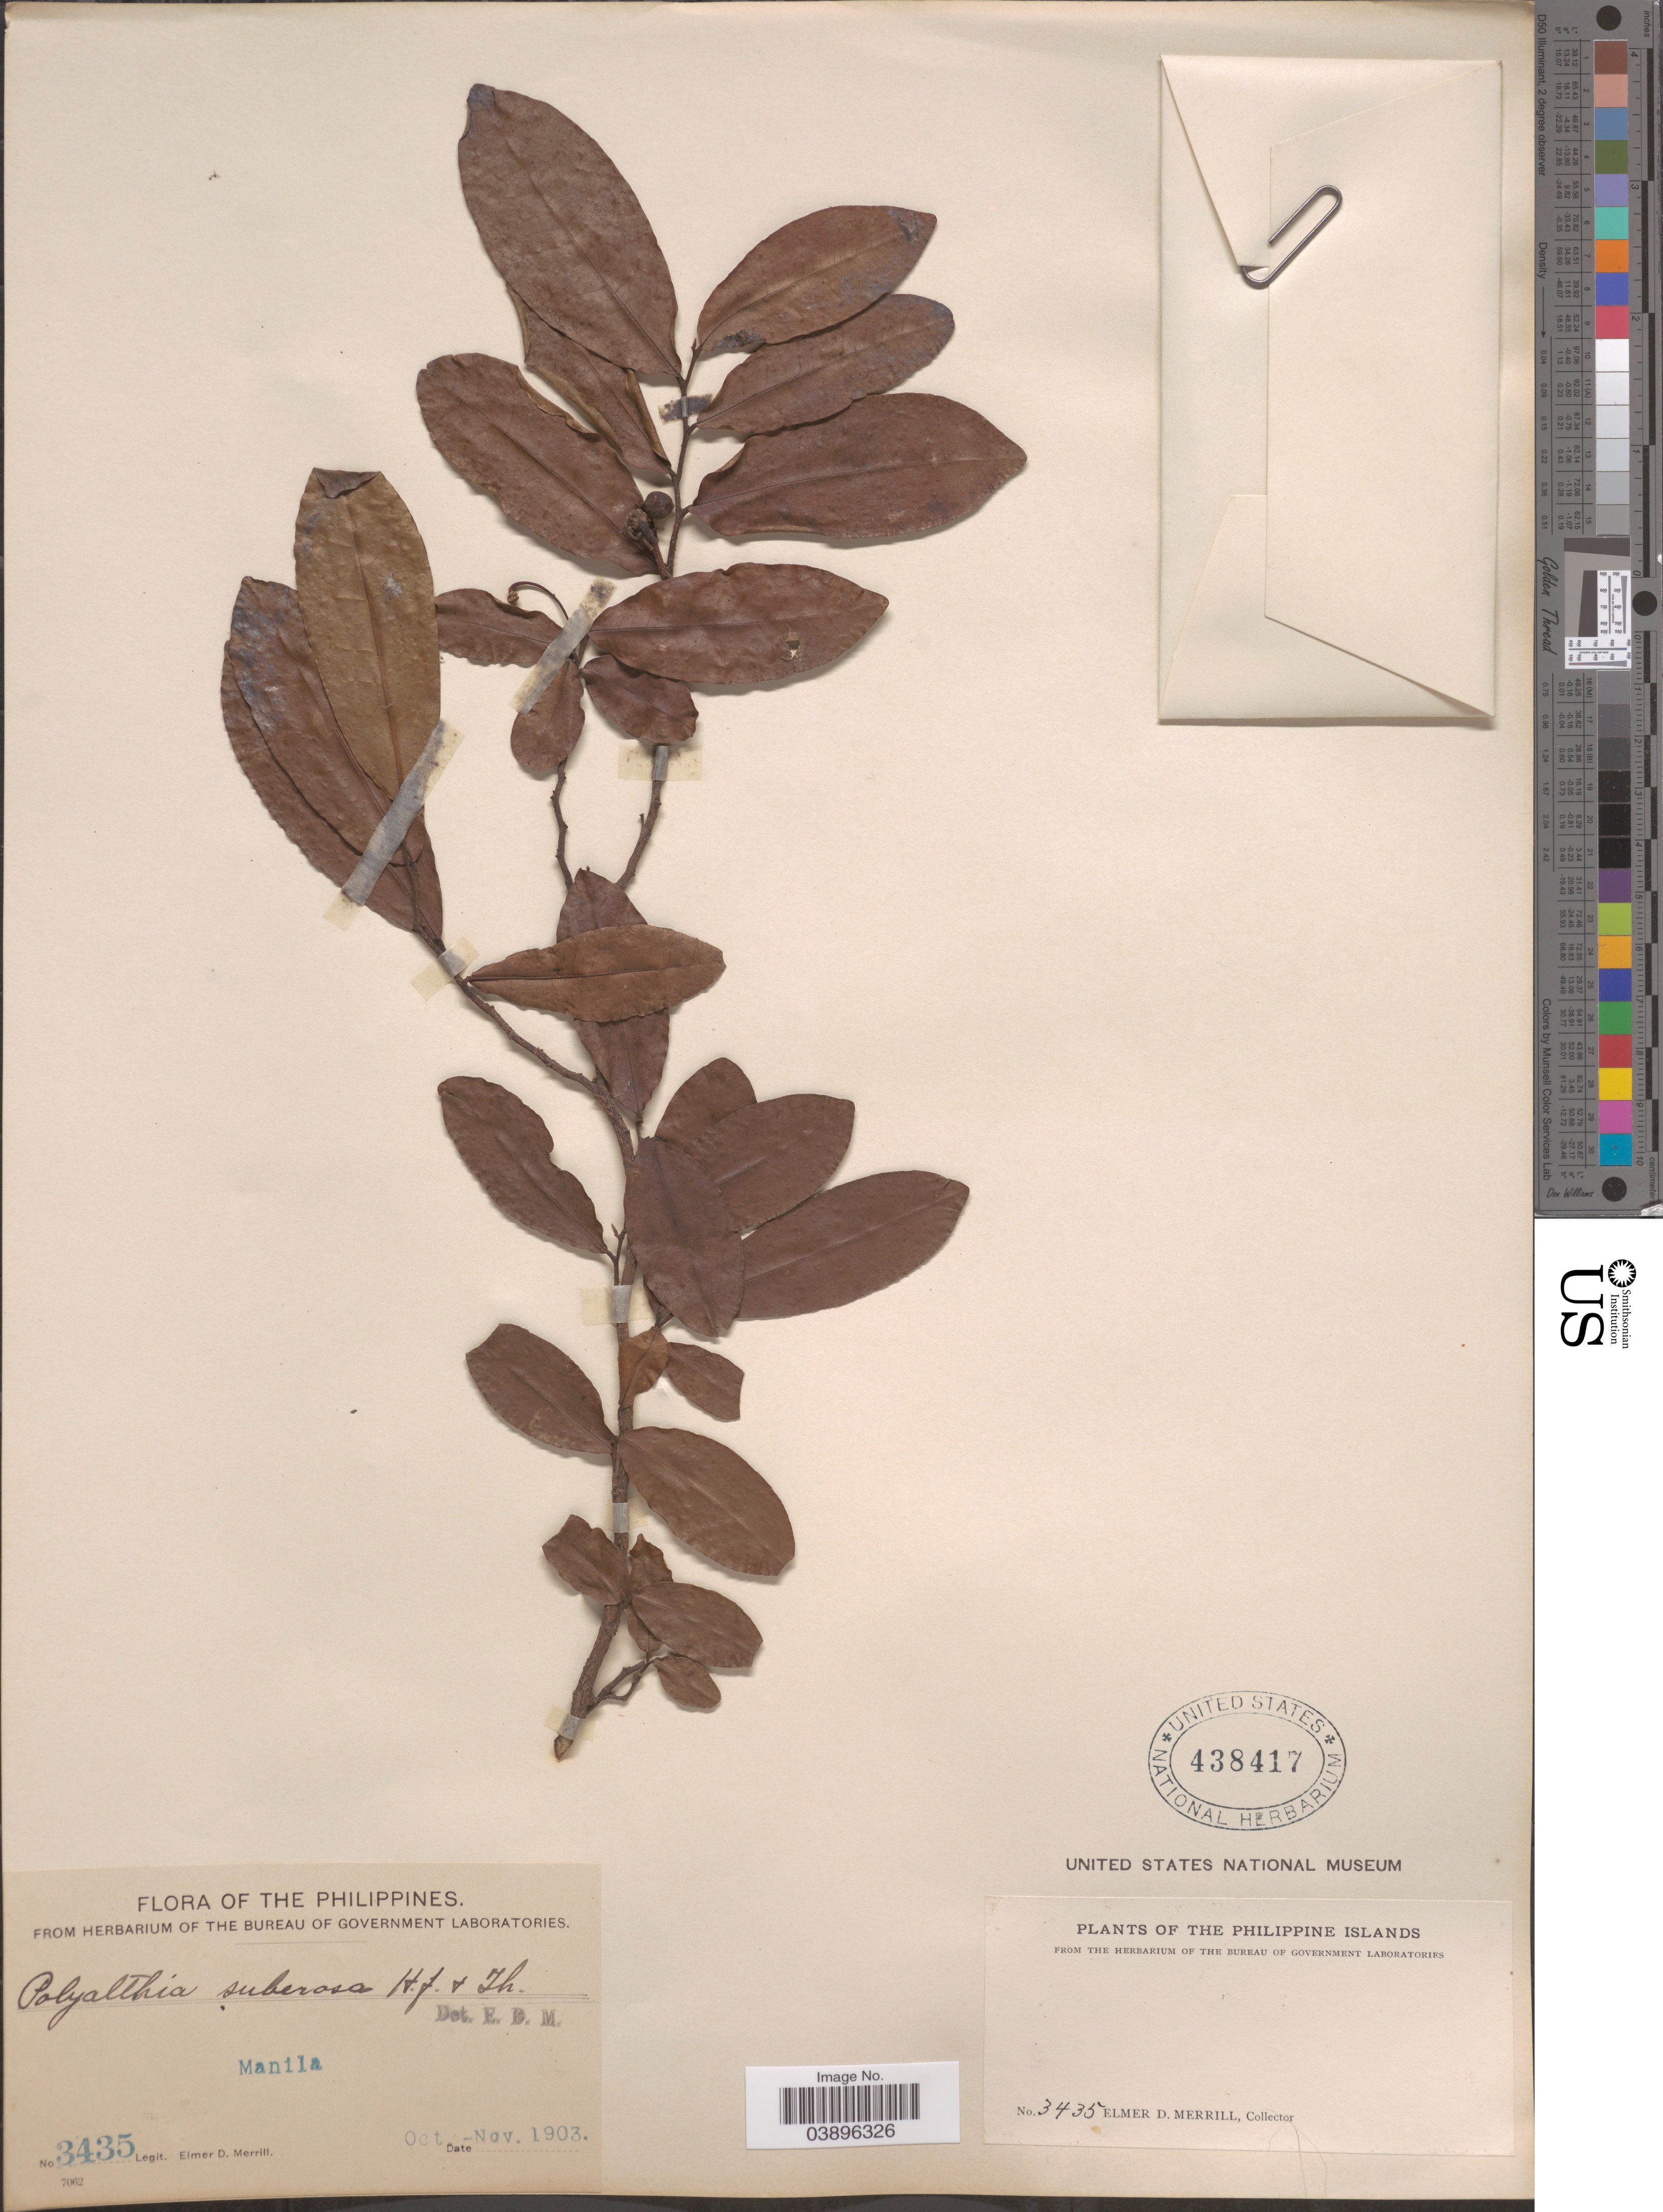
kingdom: Plantae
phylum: Tracheophyta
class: Magnoliopsida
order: Magnoliales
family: Annonaceae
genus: Polyalthia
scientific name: Polyalthia suberosa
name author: (Roxb.) Thwaites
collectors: E. D. Merrill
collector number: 3435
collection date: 1903-10/1903-11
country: Philippines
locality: Philippine Islands. Manila.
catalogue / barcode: US 438417